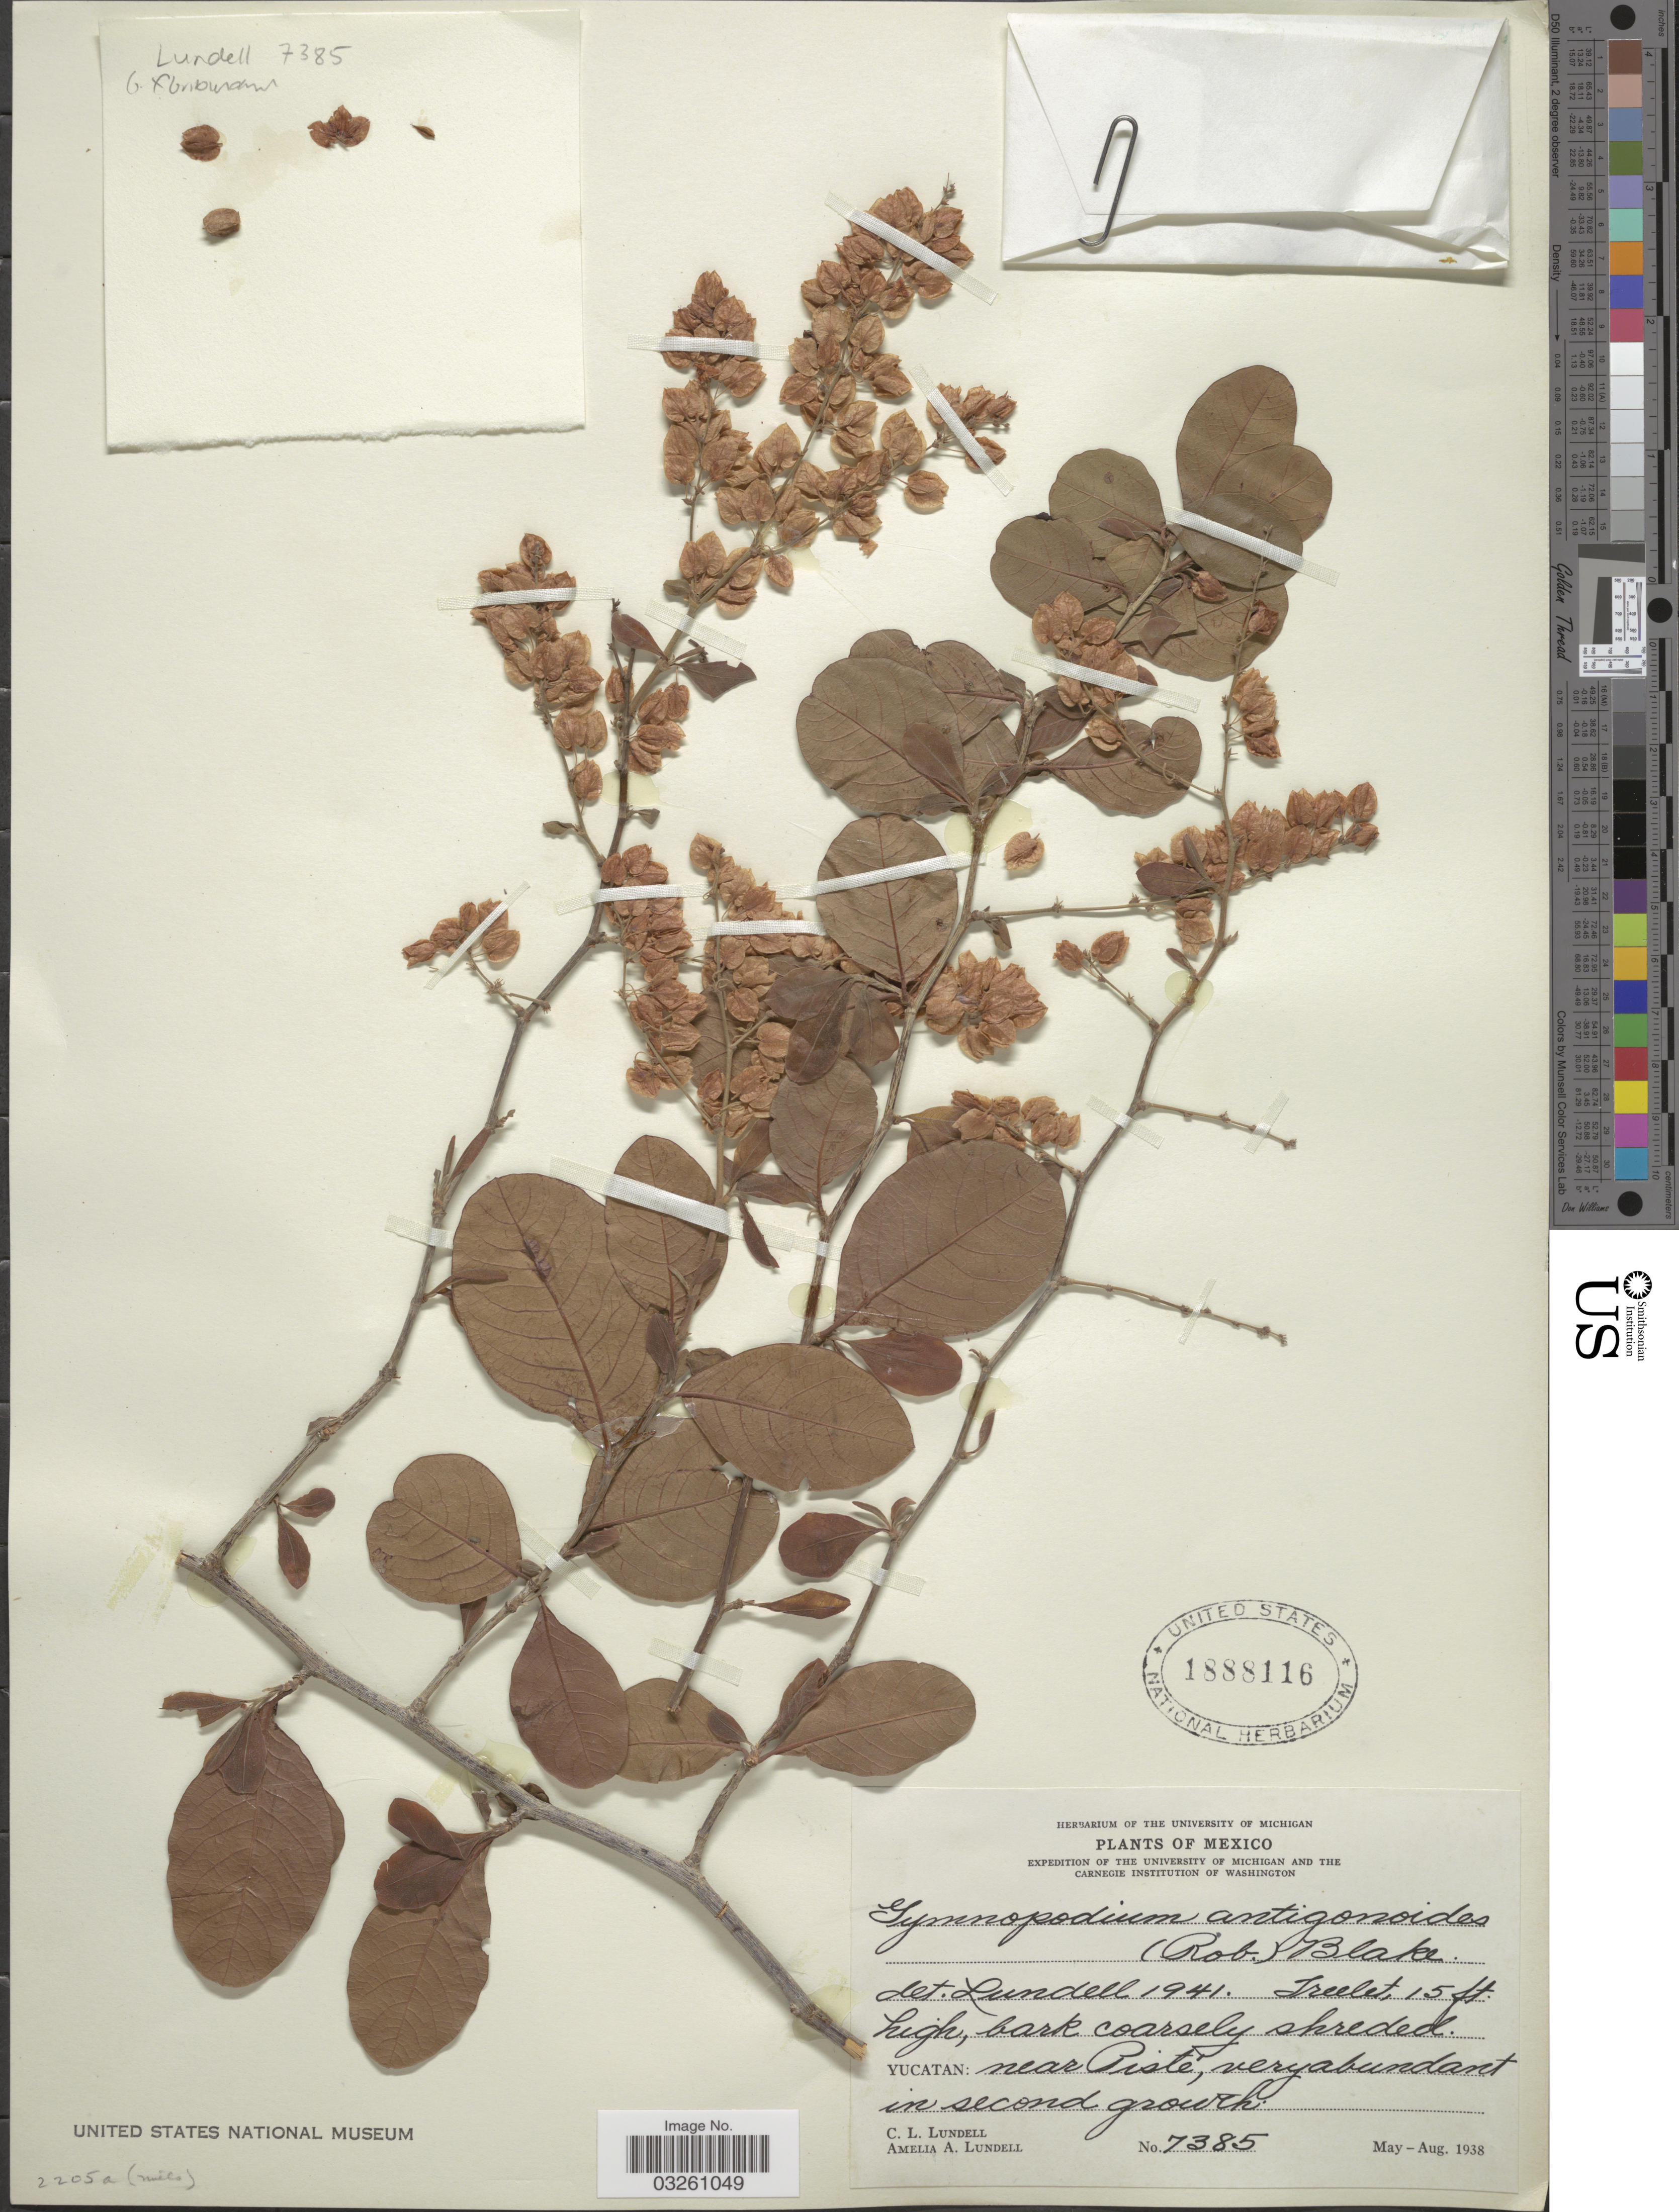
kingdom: Plantae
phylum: Tracheophyta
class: Magnoliopsida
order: Caryophyllales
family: Polygonaceae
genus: Gymnopodium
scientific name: Gymnopodium antigonoides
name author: (B.L. Rob.) S.F. Blake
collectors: C. L. Lundell & A. A. Lundell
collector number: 7385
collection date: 1938-05/1938-08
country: Mexico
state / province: Yucatán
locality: Near Pisté.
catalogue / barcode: US 1888116